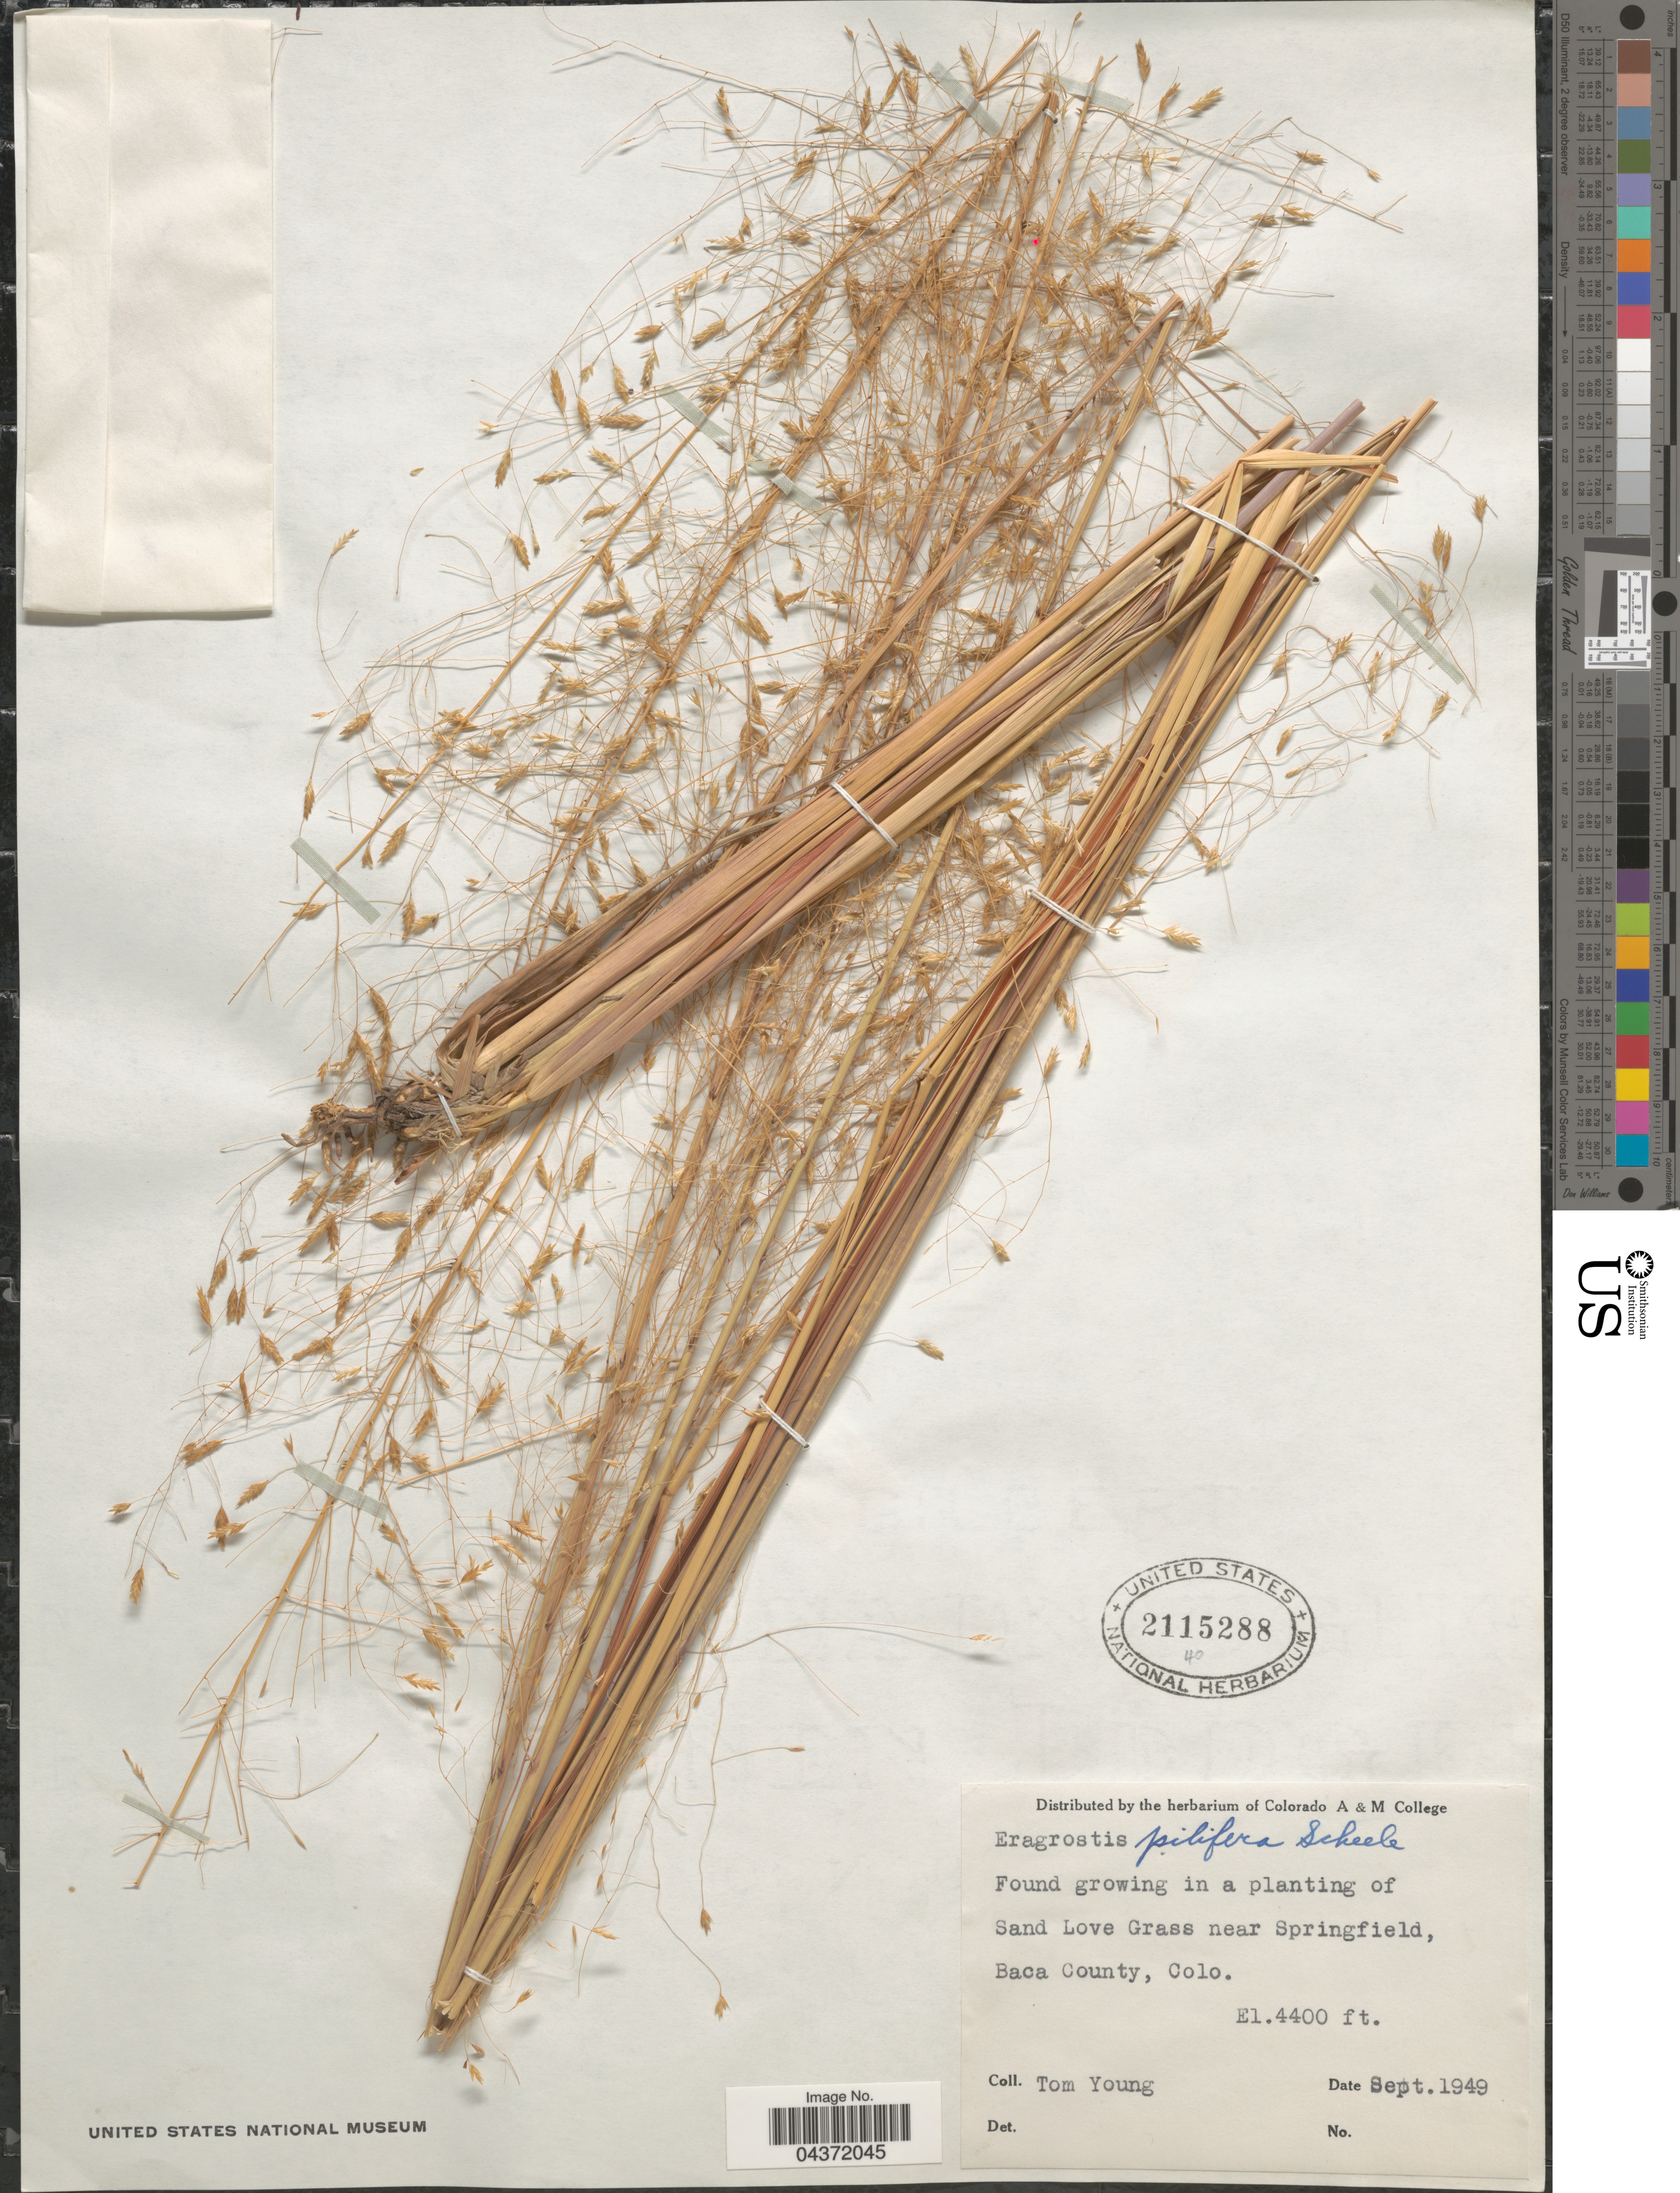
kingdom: Plantae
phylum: Tracheophyta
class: Liliopsida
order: Poales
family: Poaceae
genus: Eragrostis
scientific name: Eragrostis trichodes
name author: (Nutt.) Alph. Wood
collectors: T. Young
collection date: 1949-09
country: United States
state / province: Colorado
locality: Sand Love Grass near Springfield, Baca County.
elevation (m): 1341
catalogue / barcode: US 2115288